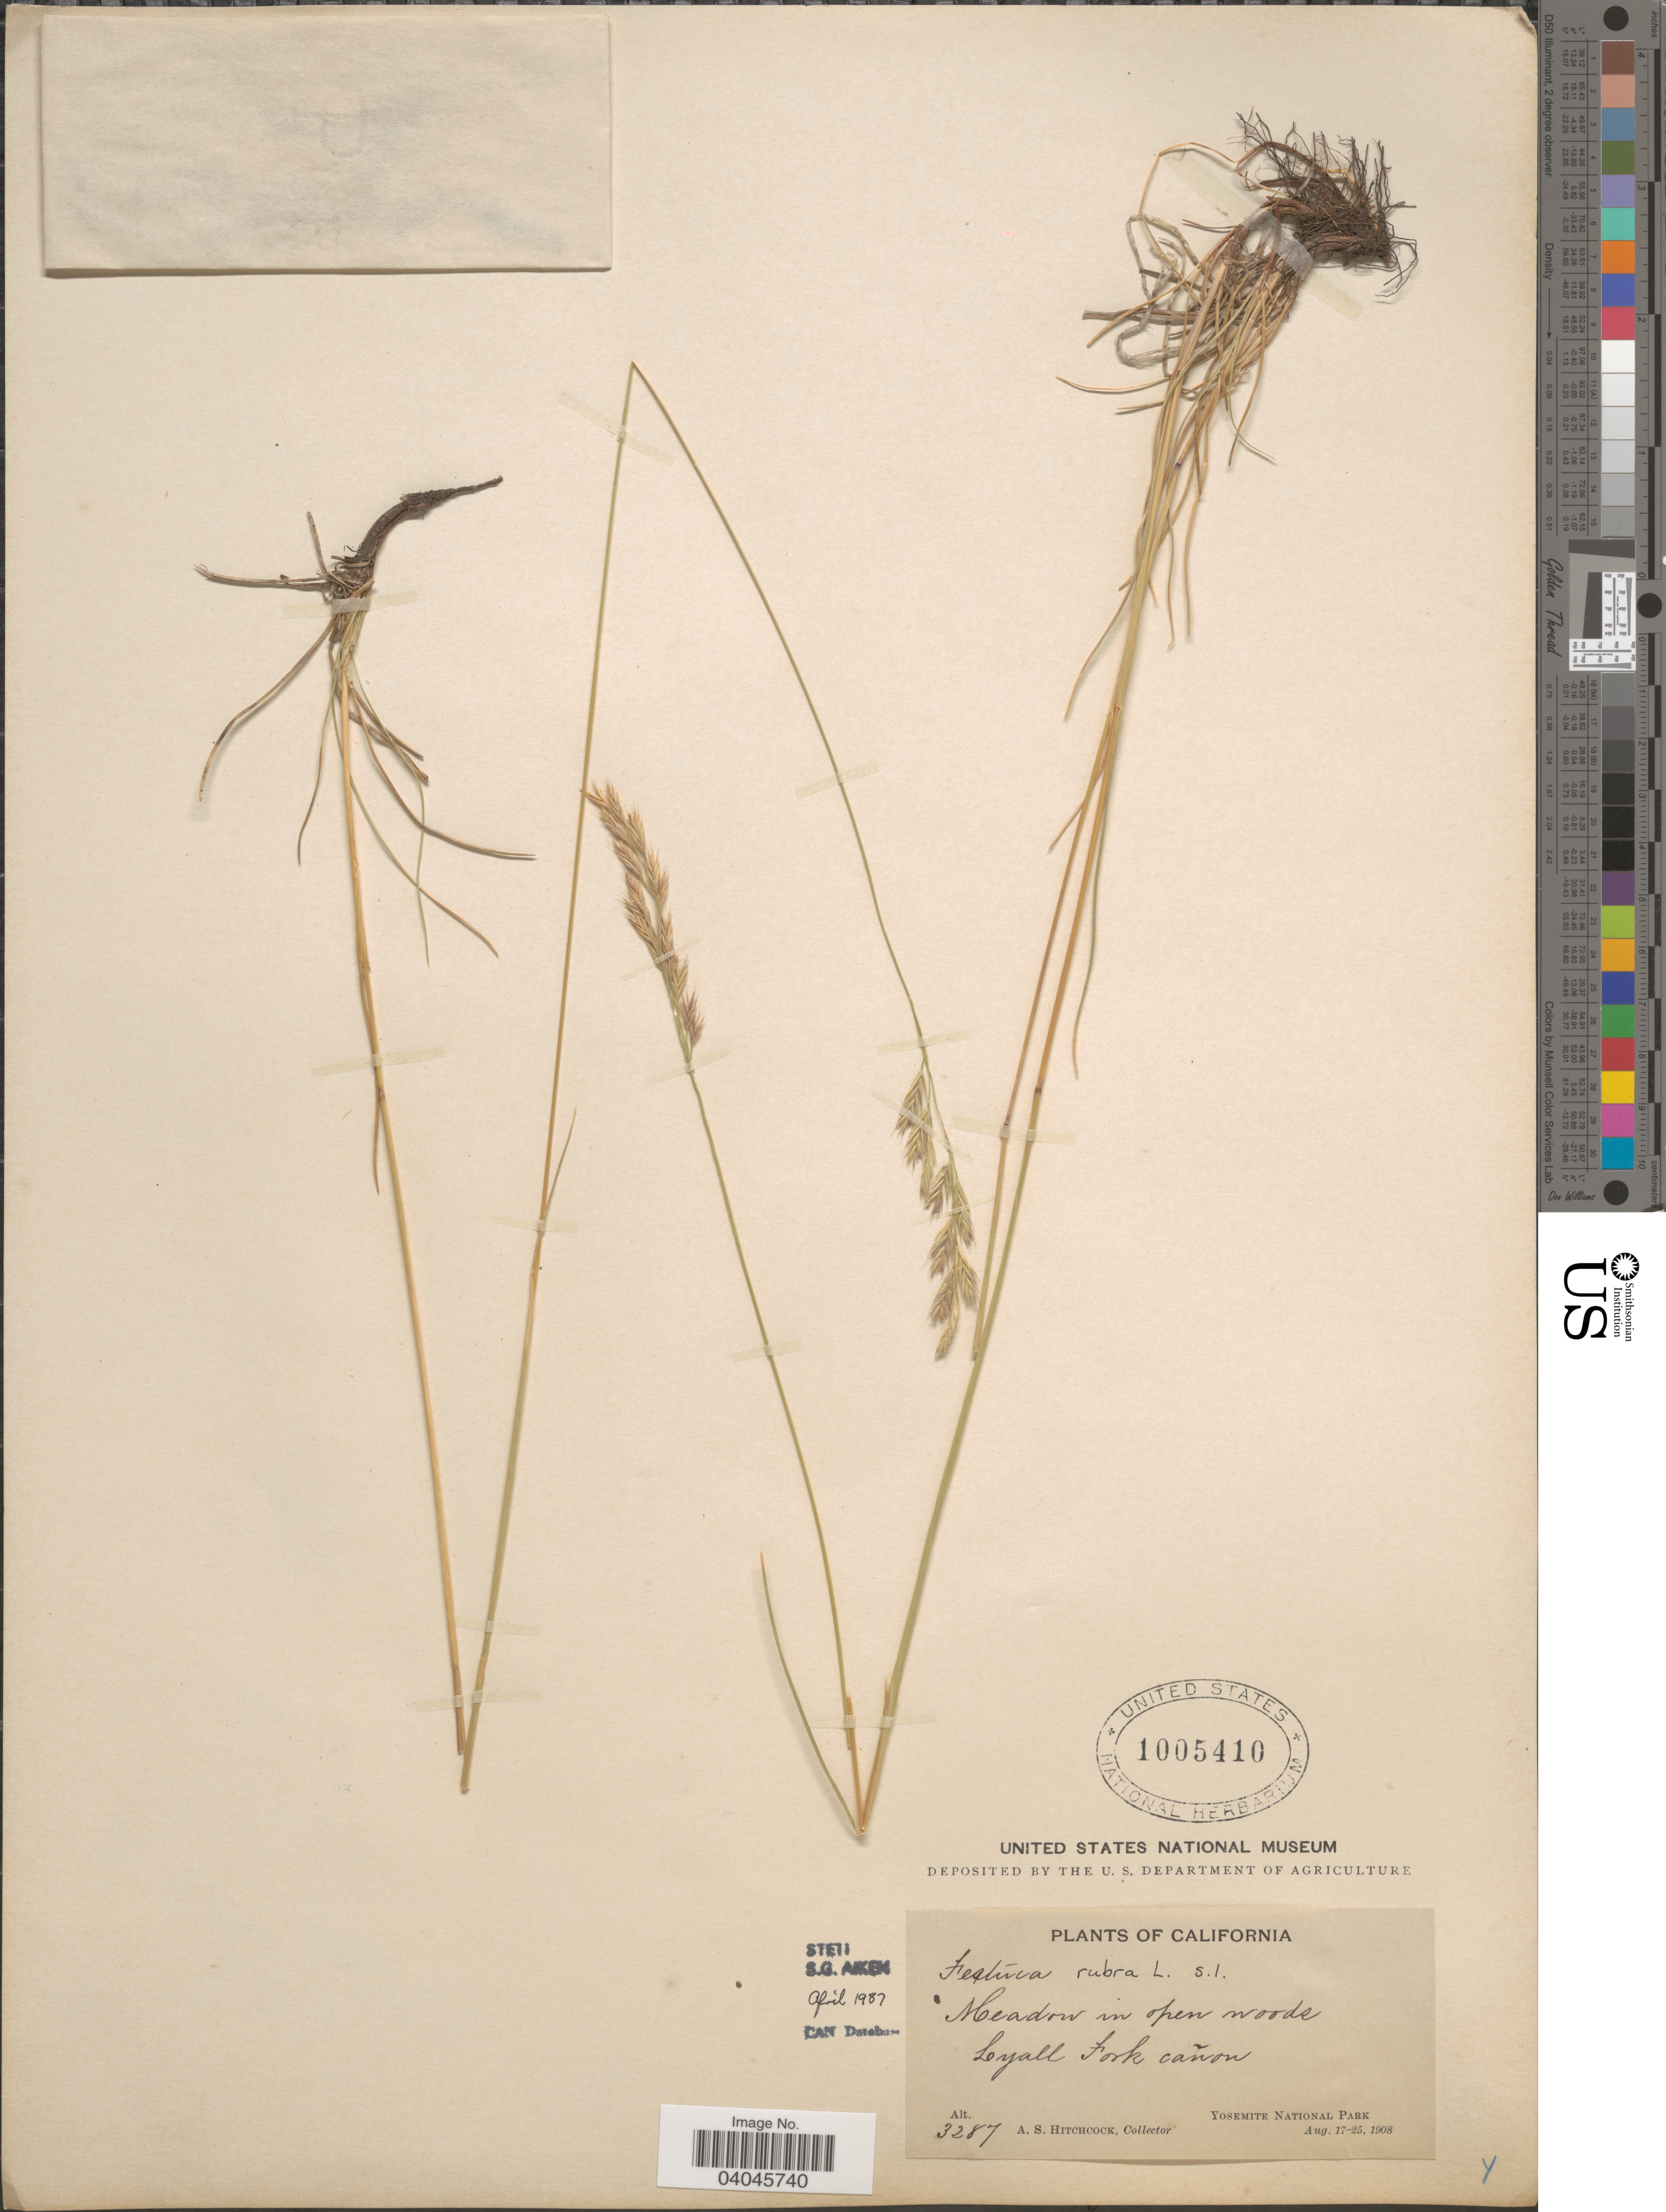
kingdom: Plantae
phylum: Tracheophyta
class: Liliopsida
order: Poales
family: Poaceae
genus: Festuca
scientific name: Festuca rubra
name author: L.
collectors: A. S. Hitchcock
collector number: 3287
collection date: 1908-08-17/1908-08-25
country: United States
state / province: California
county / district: Mariposa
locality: Lyall Fork cañon. Yosemite National Park.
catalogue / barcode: US 1005410